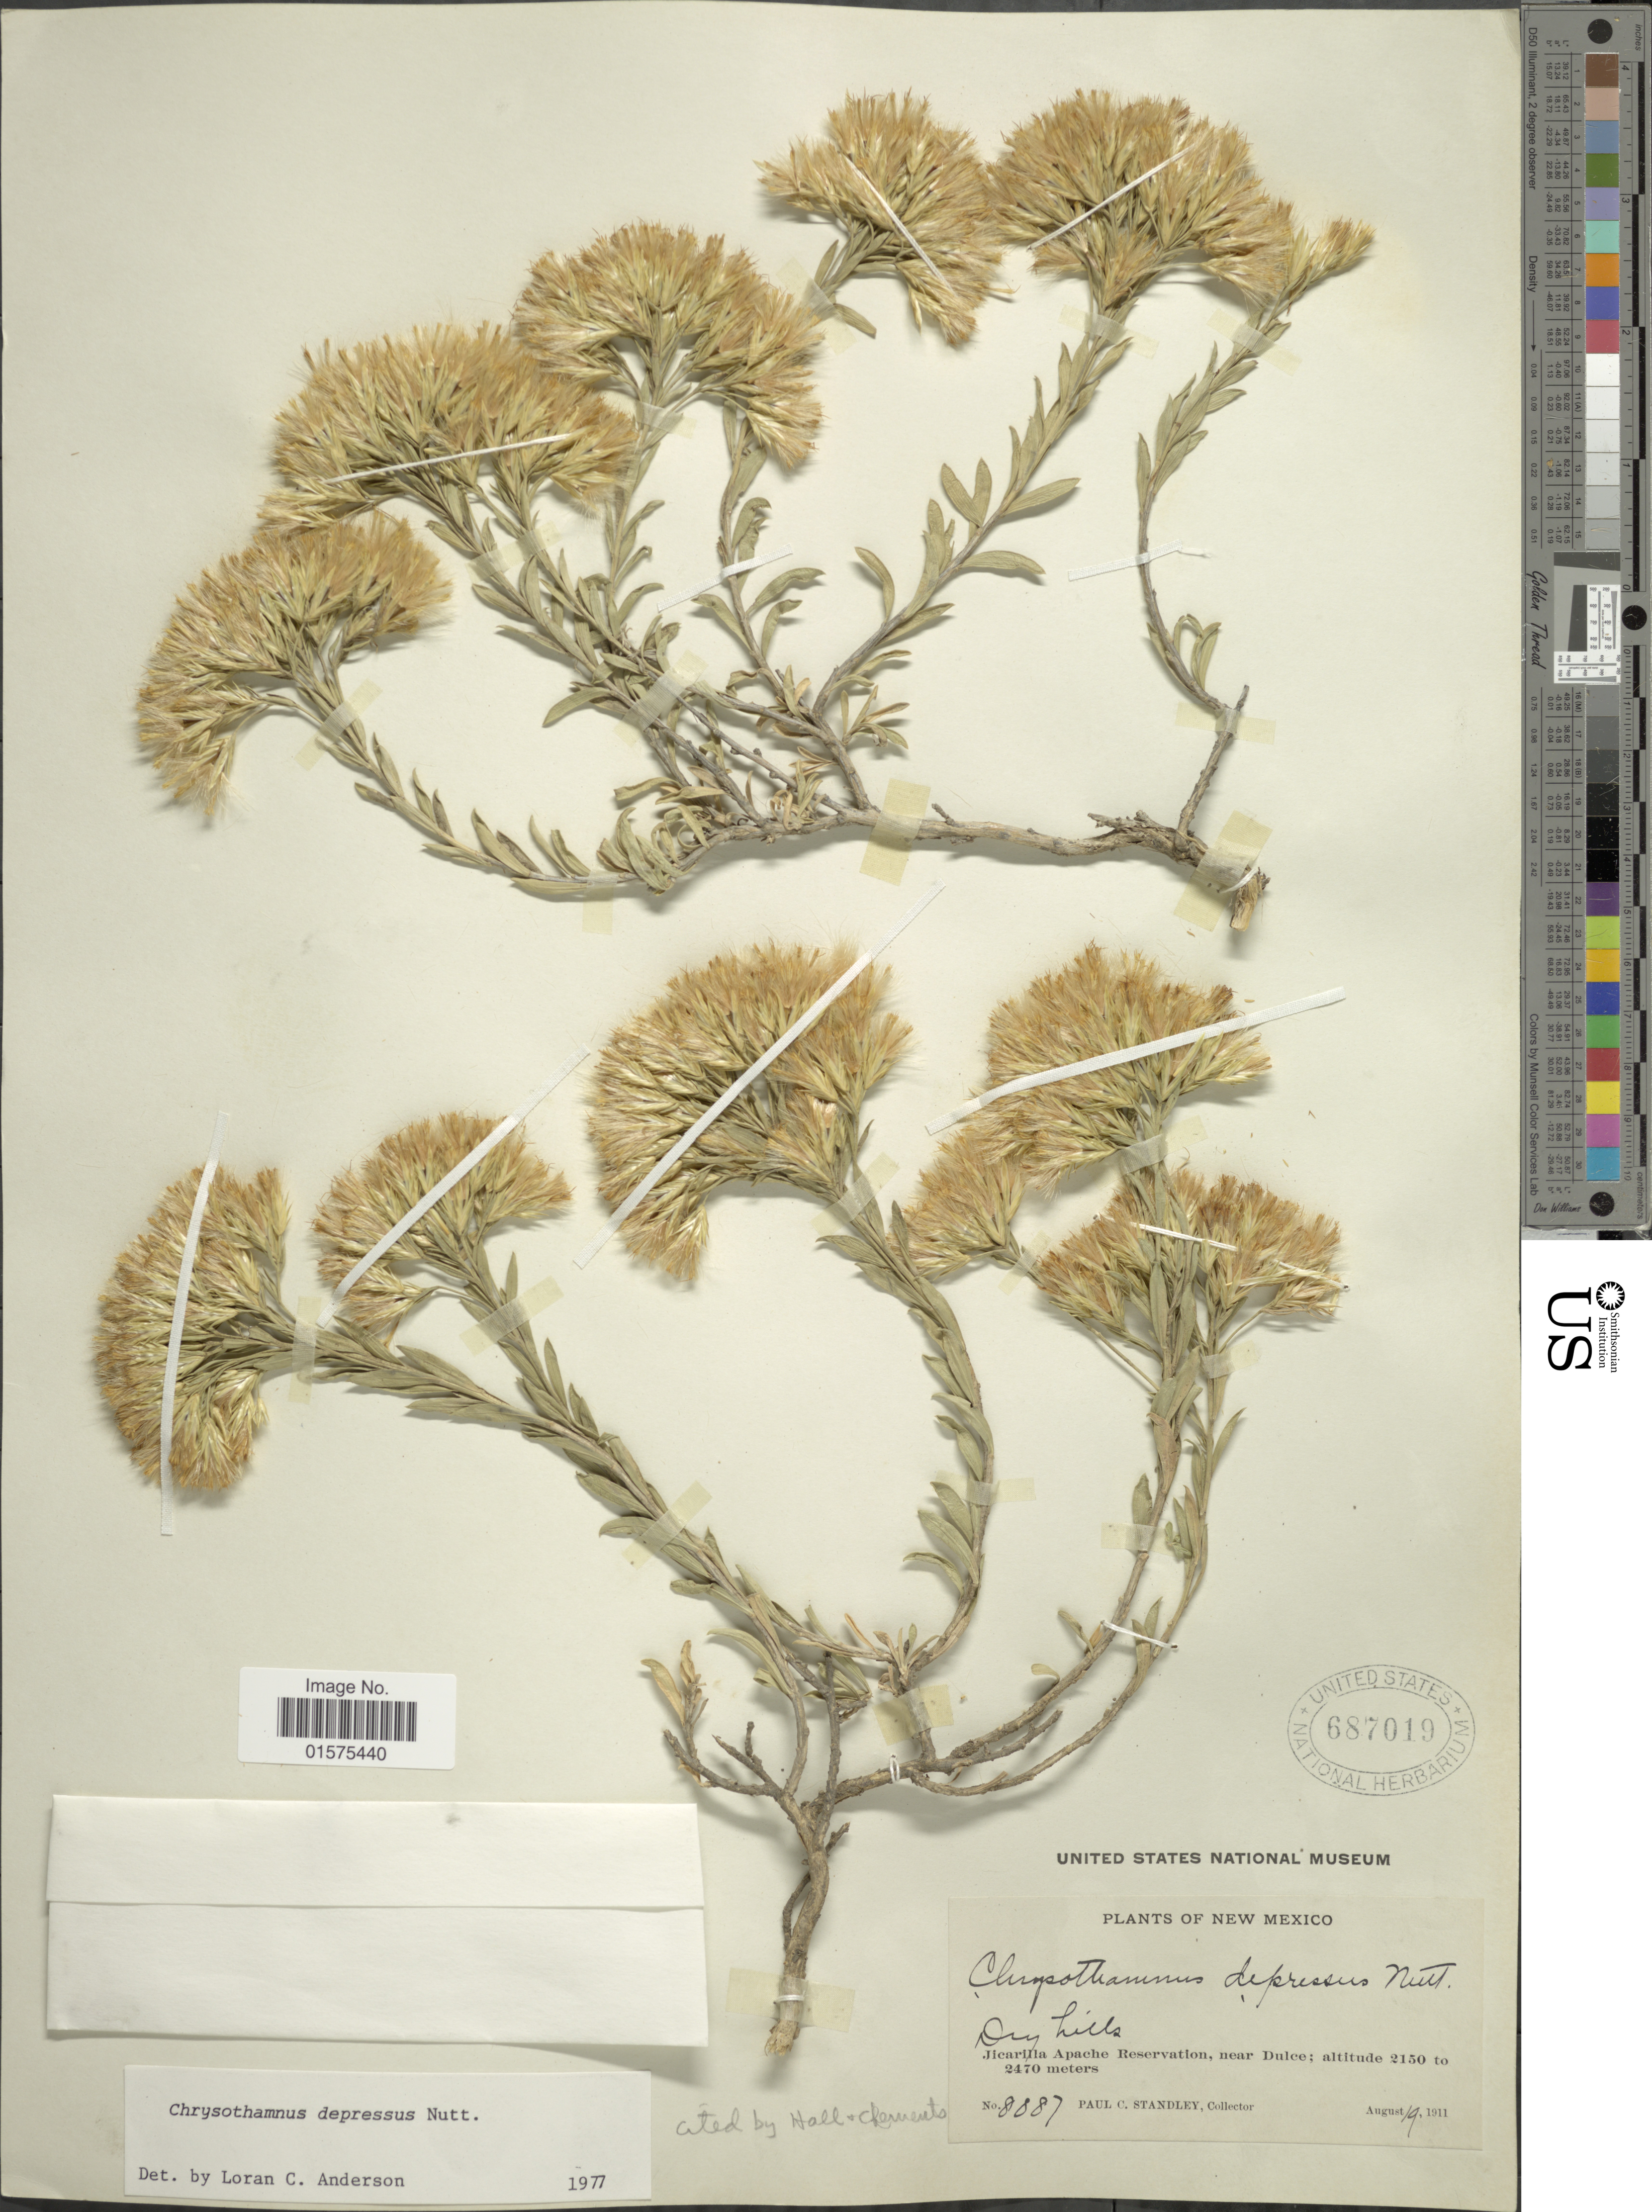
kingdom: Plantae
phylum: Tracheophyta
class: Magnoliopsida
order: Asterales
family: Asteraceae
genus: Chrysothamnus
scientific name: Chrysothamnus depressus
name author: Nutt.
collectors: P. C. Standley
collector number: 8887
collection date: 1911-08-19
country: United States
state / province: New Mexico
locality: Jicarilla Apache Reservation, near Dulce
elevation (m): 2150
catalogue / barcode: US 687019